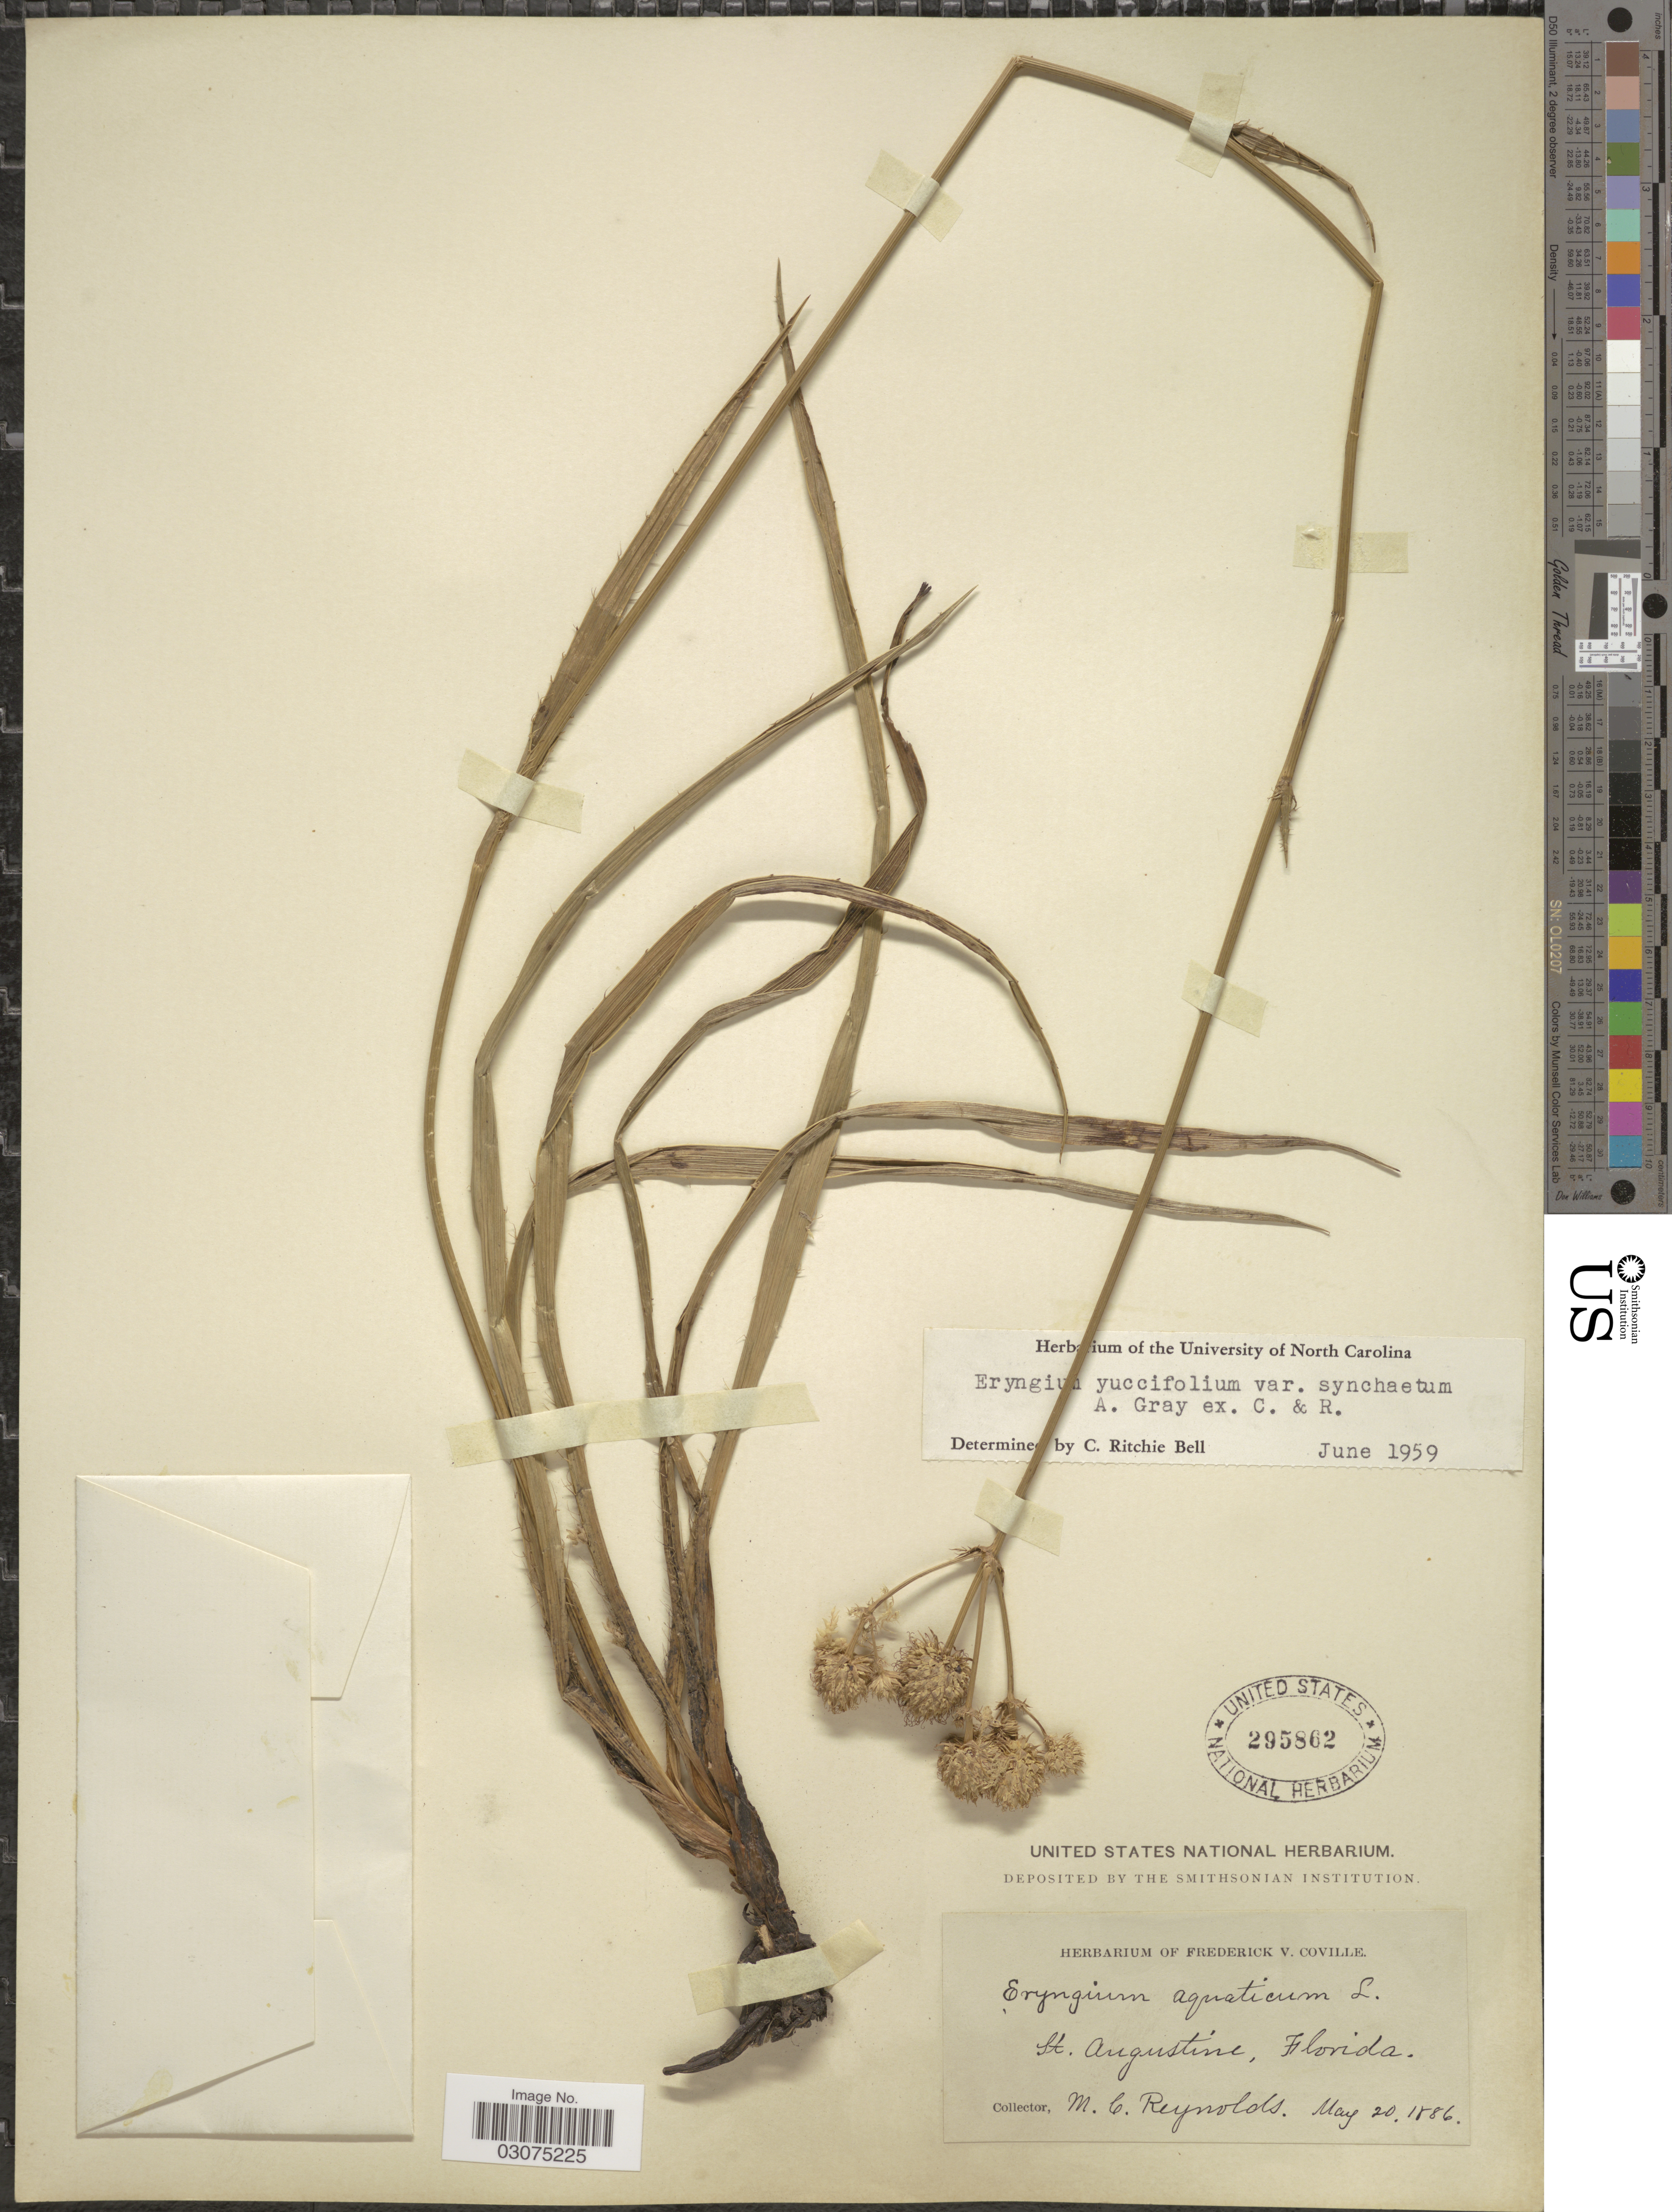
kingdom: Plantae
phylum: Tracheophyta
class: Magnoliopsida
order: Apiales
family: Apiaceae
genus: Eryngium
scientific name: Eryngium yuccifolium var. synchaetum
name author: A. Gray ex J.M. Coult. & Rose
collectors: M. Reynolds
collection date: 1886-05-20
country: United States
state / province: Florida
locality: St. Augustine.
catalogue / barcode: US 295862